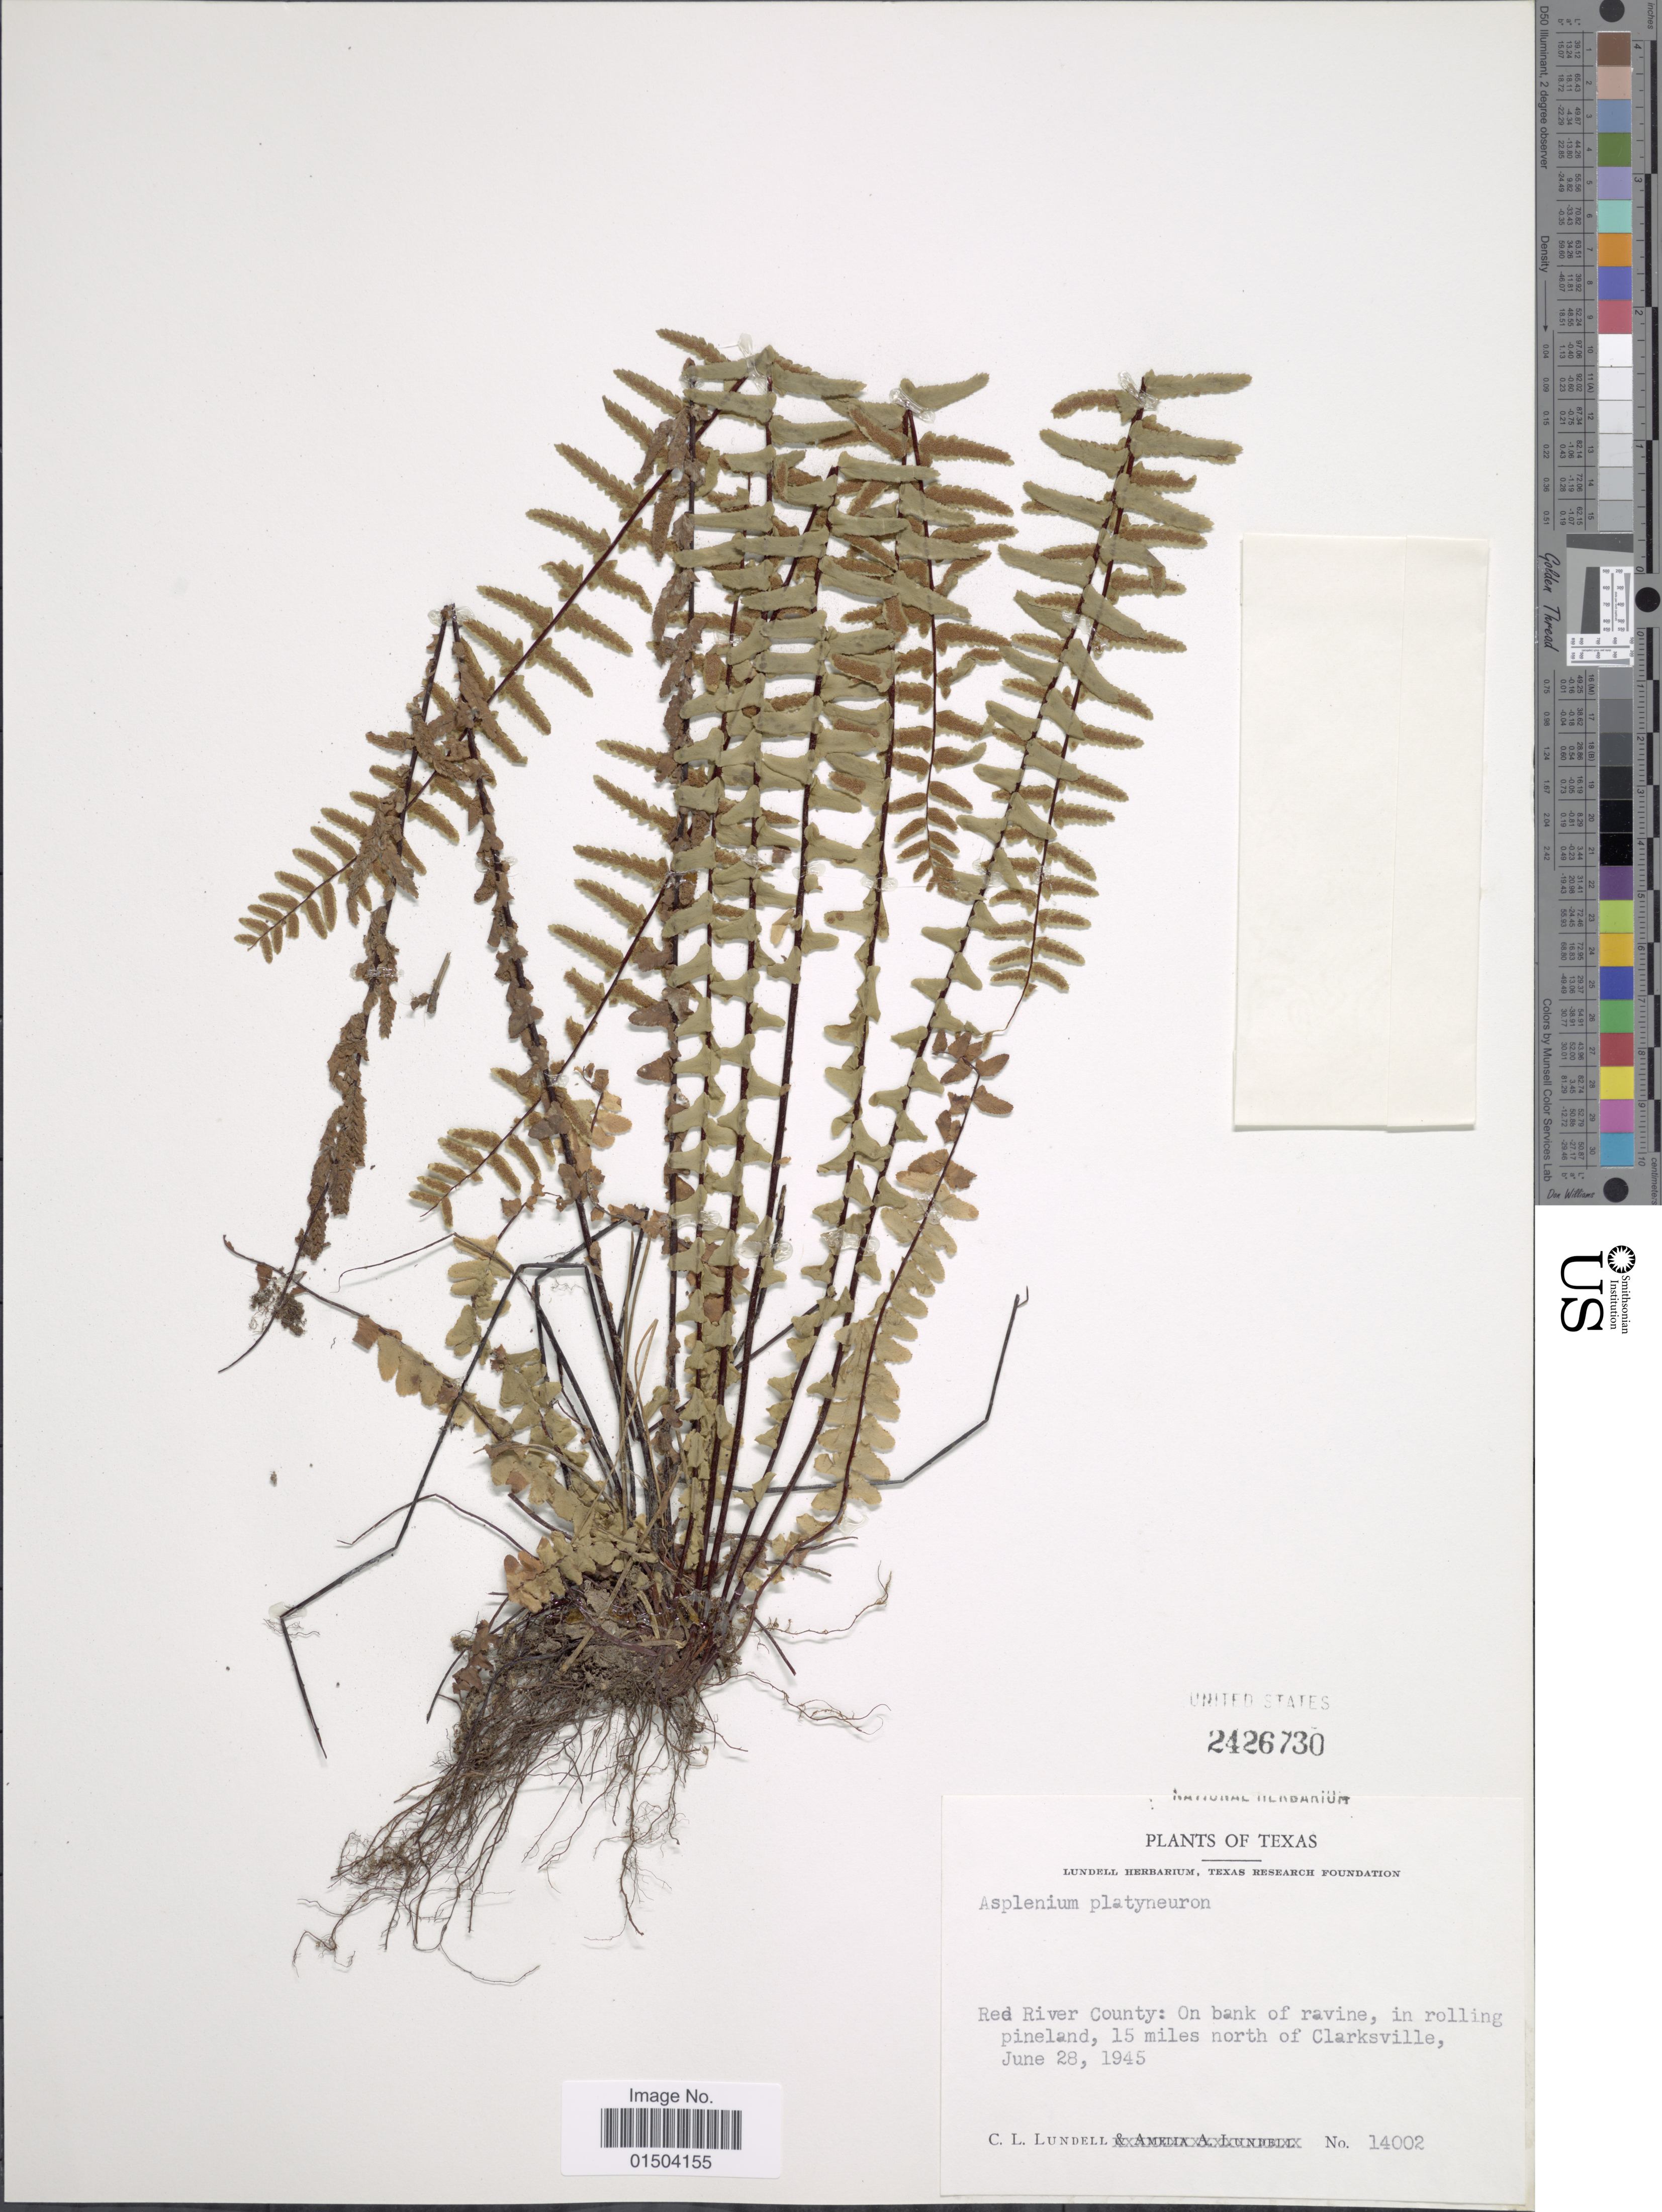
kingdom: Plantae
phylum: Tracheophyta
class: Polypodiopsida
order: Polypodiales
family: Aspleniaceae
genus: Asplenium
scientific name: Asplenium platyneuron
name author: (L.) Britton, Stearns & Poggenb.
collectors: C. L. Lundell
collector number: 14002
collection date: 1945-06-28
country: United States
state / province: Texas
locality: Ree River County: On bank of ravine, in rolling pineland, 15 miles north of Clarksville.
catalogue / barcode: US 2426730